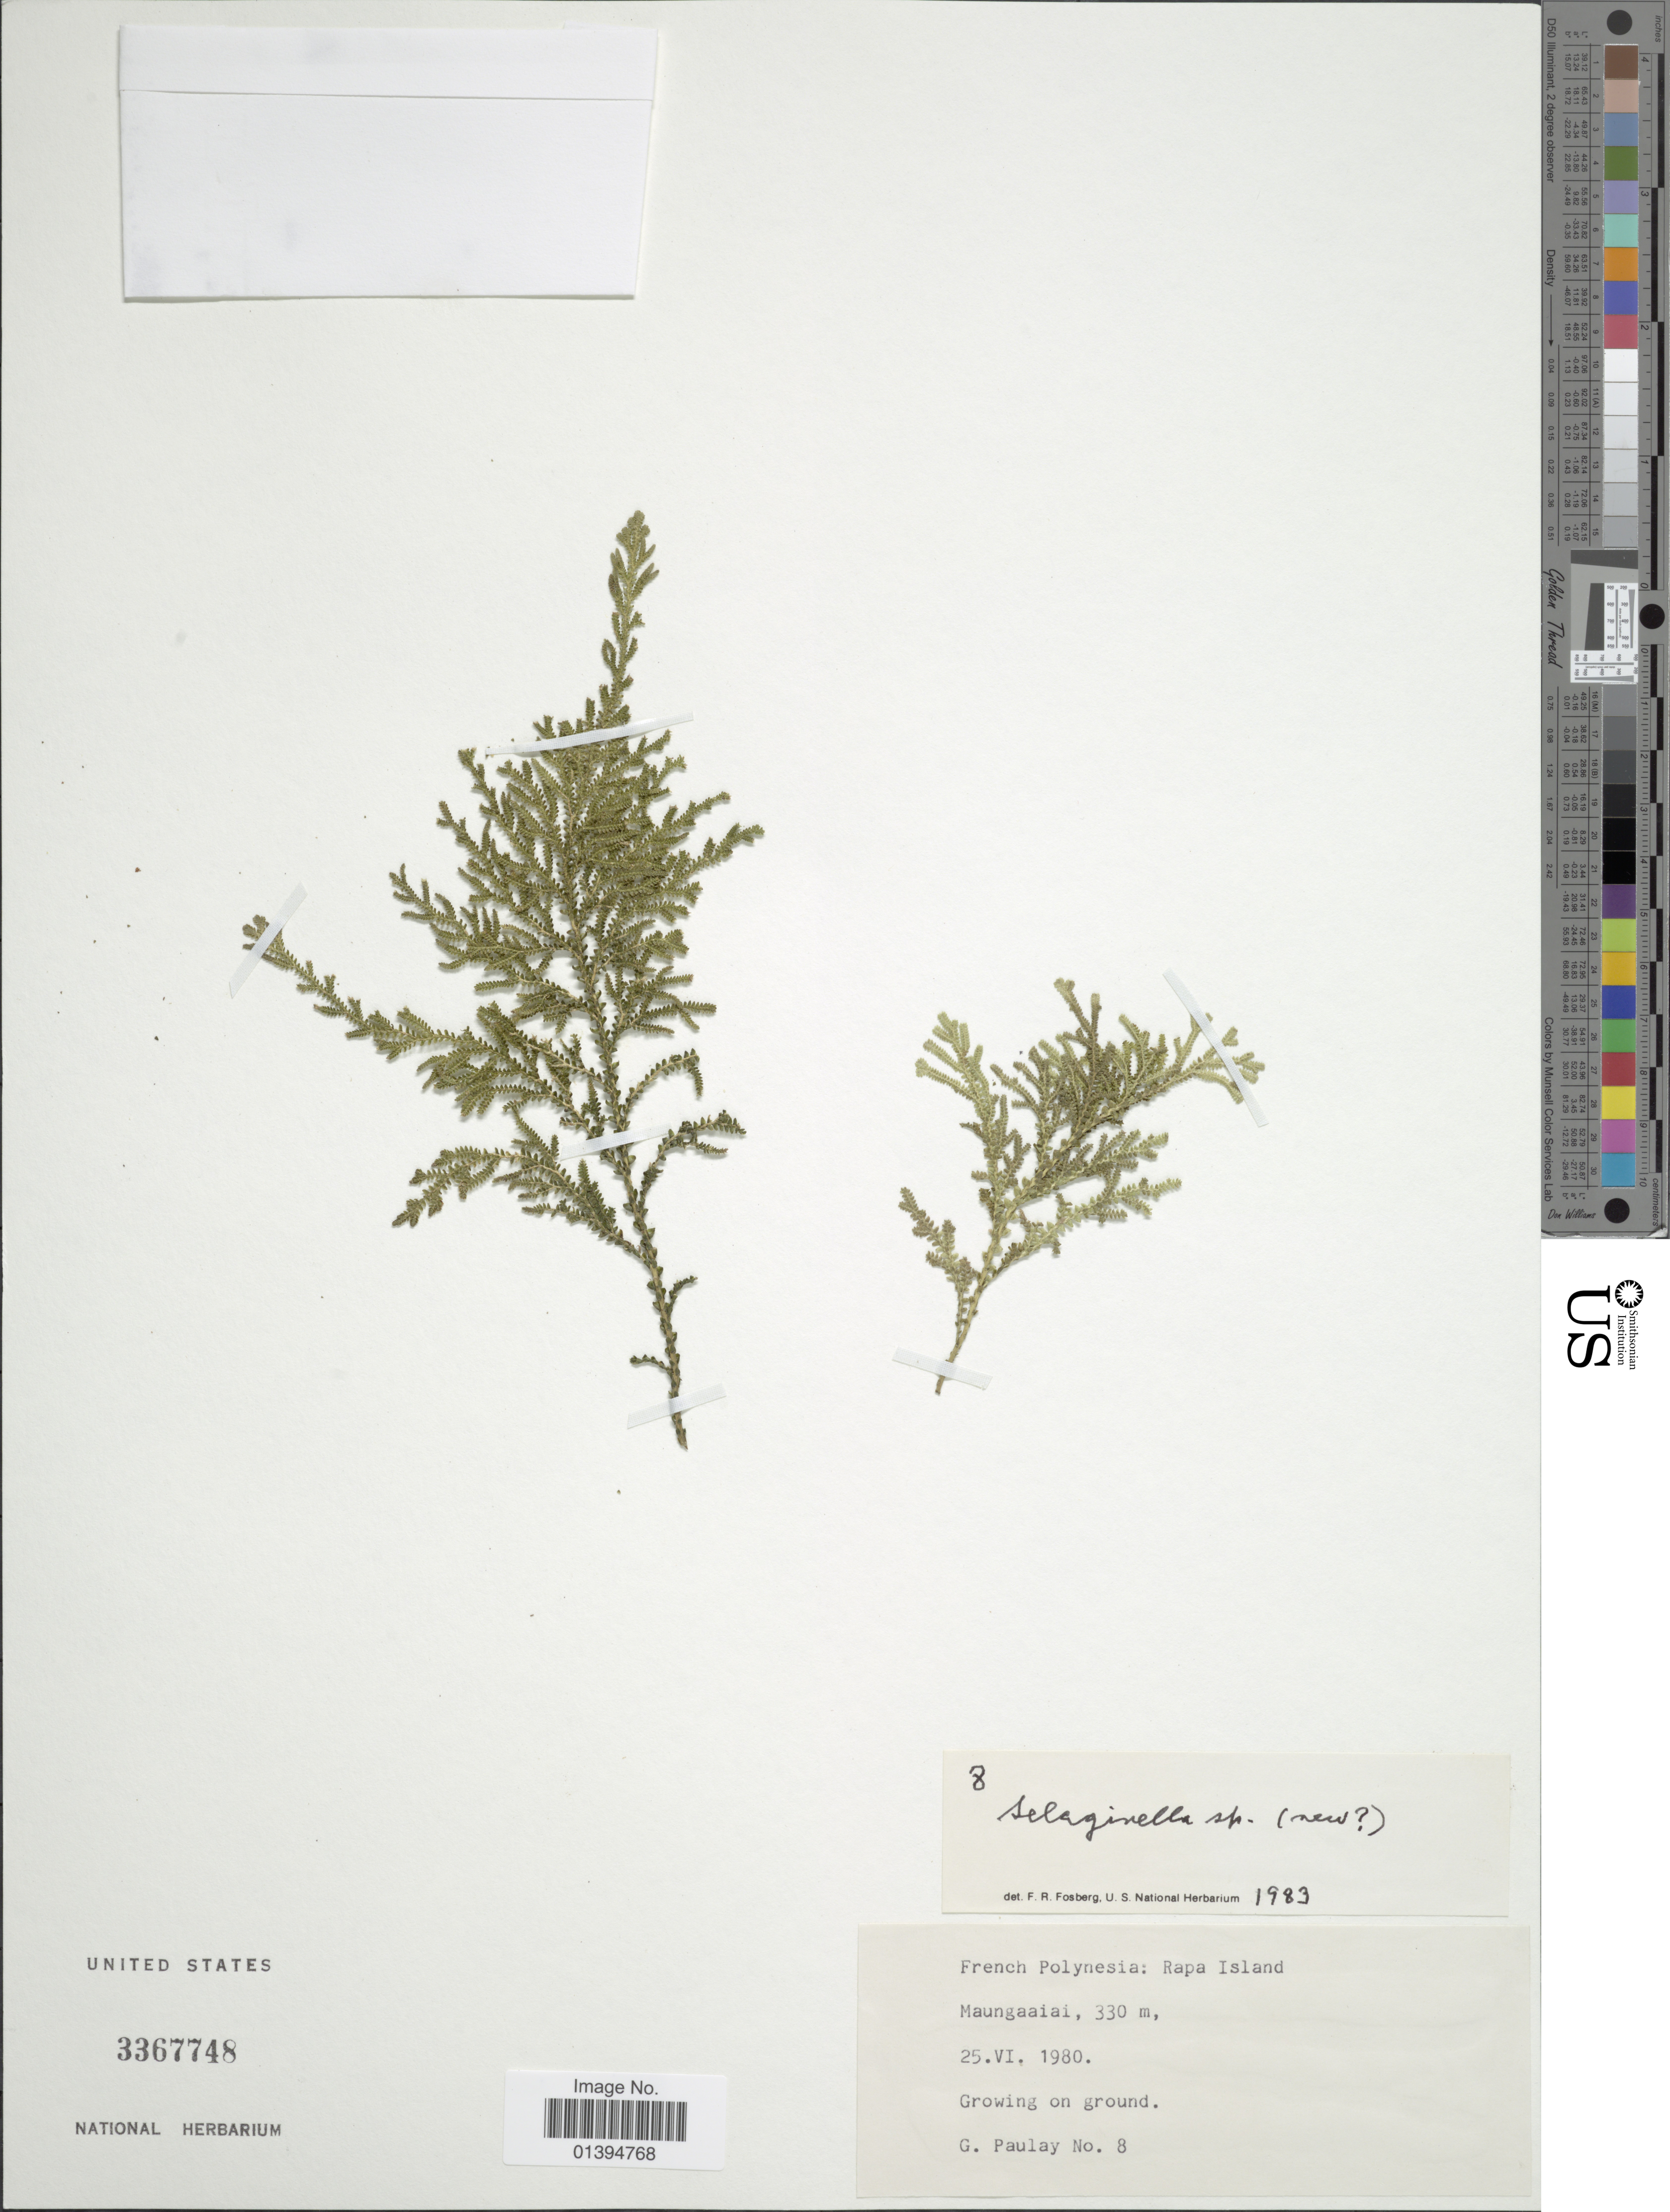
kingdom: Plantae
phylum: Tracheophyta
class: Lycopodiopsida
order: Selaginellales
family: Selaginellaceae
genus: Selaginella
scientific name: Selaginella sp.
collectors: G. Paulay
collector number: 8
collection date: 1980-06-25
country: French Polynesia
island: Rapa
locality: Rapa Island, Maungaaiai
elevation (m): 330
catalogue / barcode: US 3367748